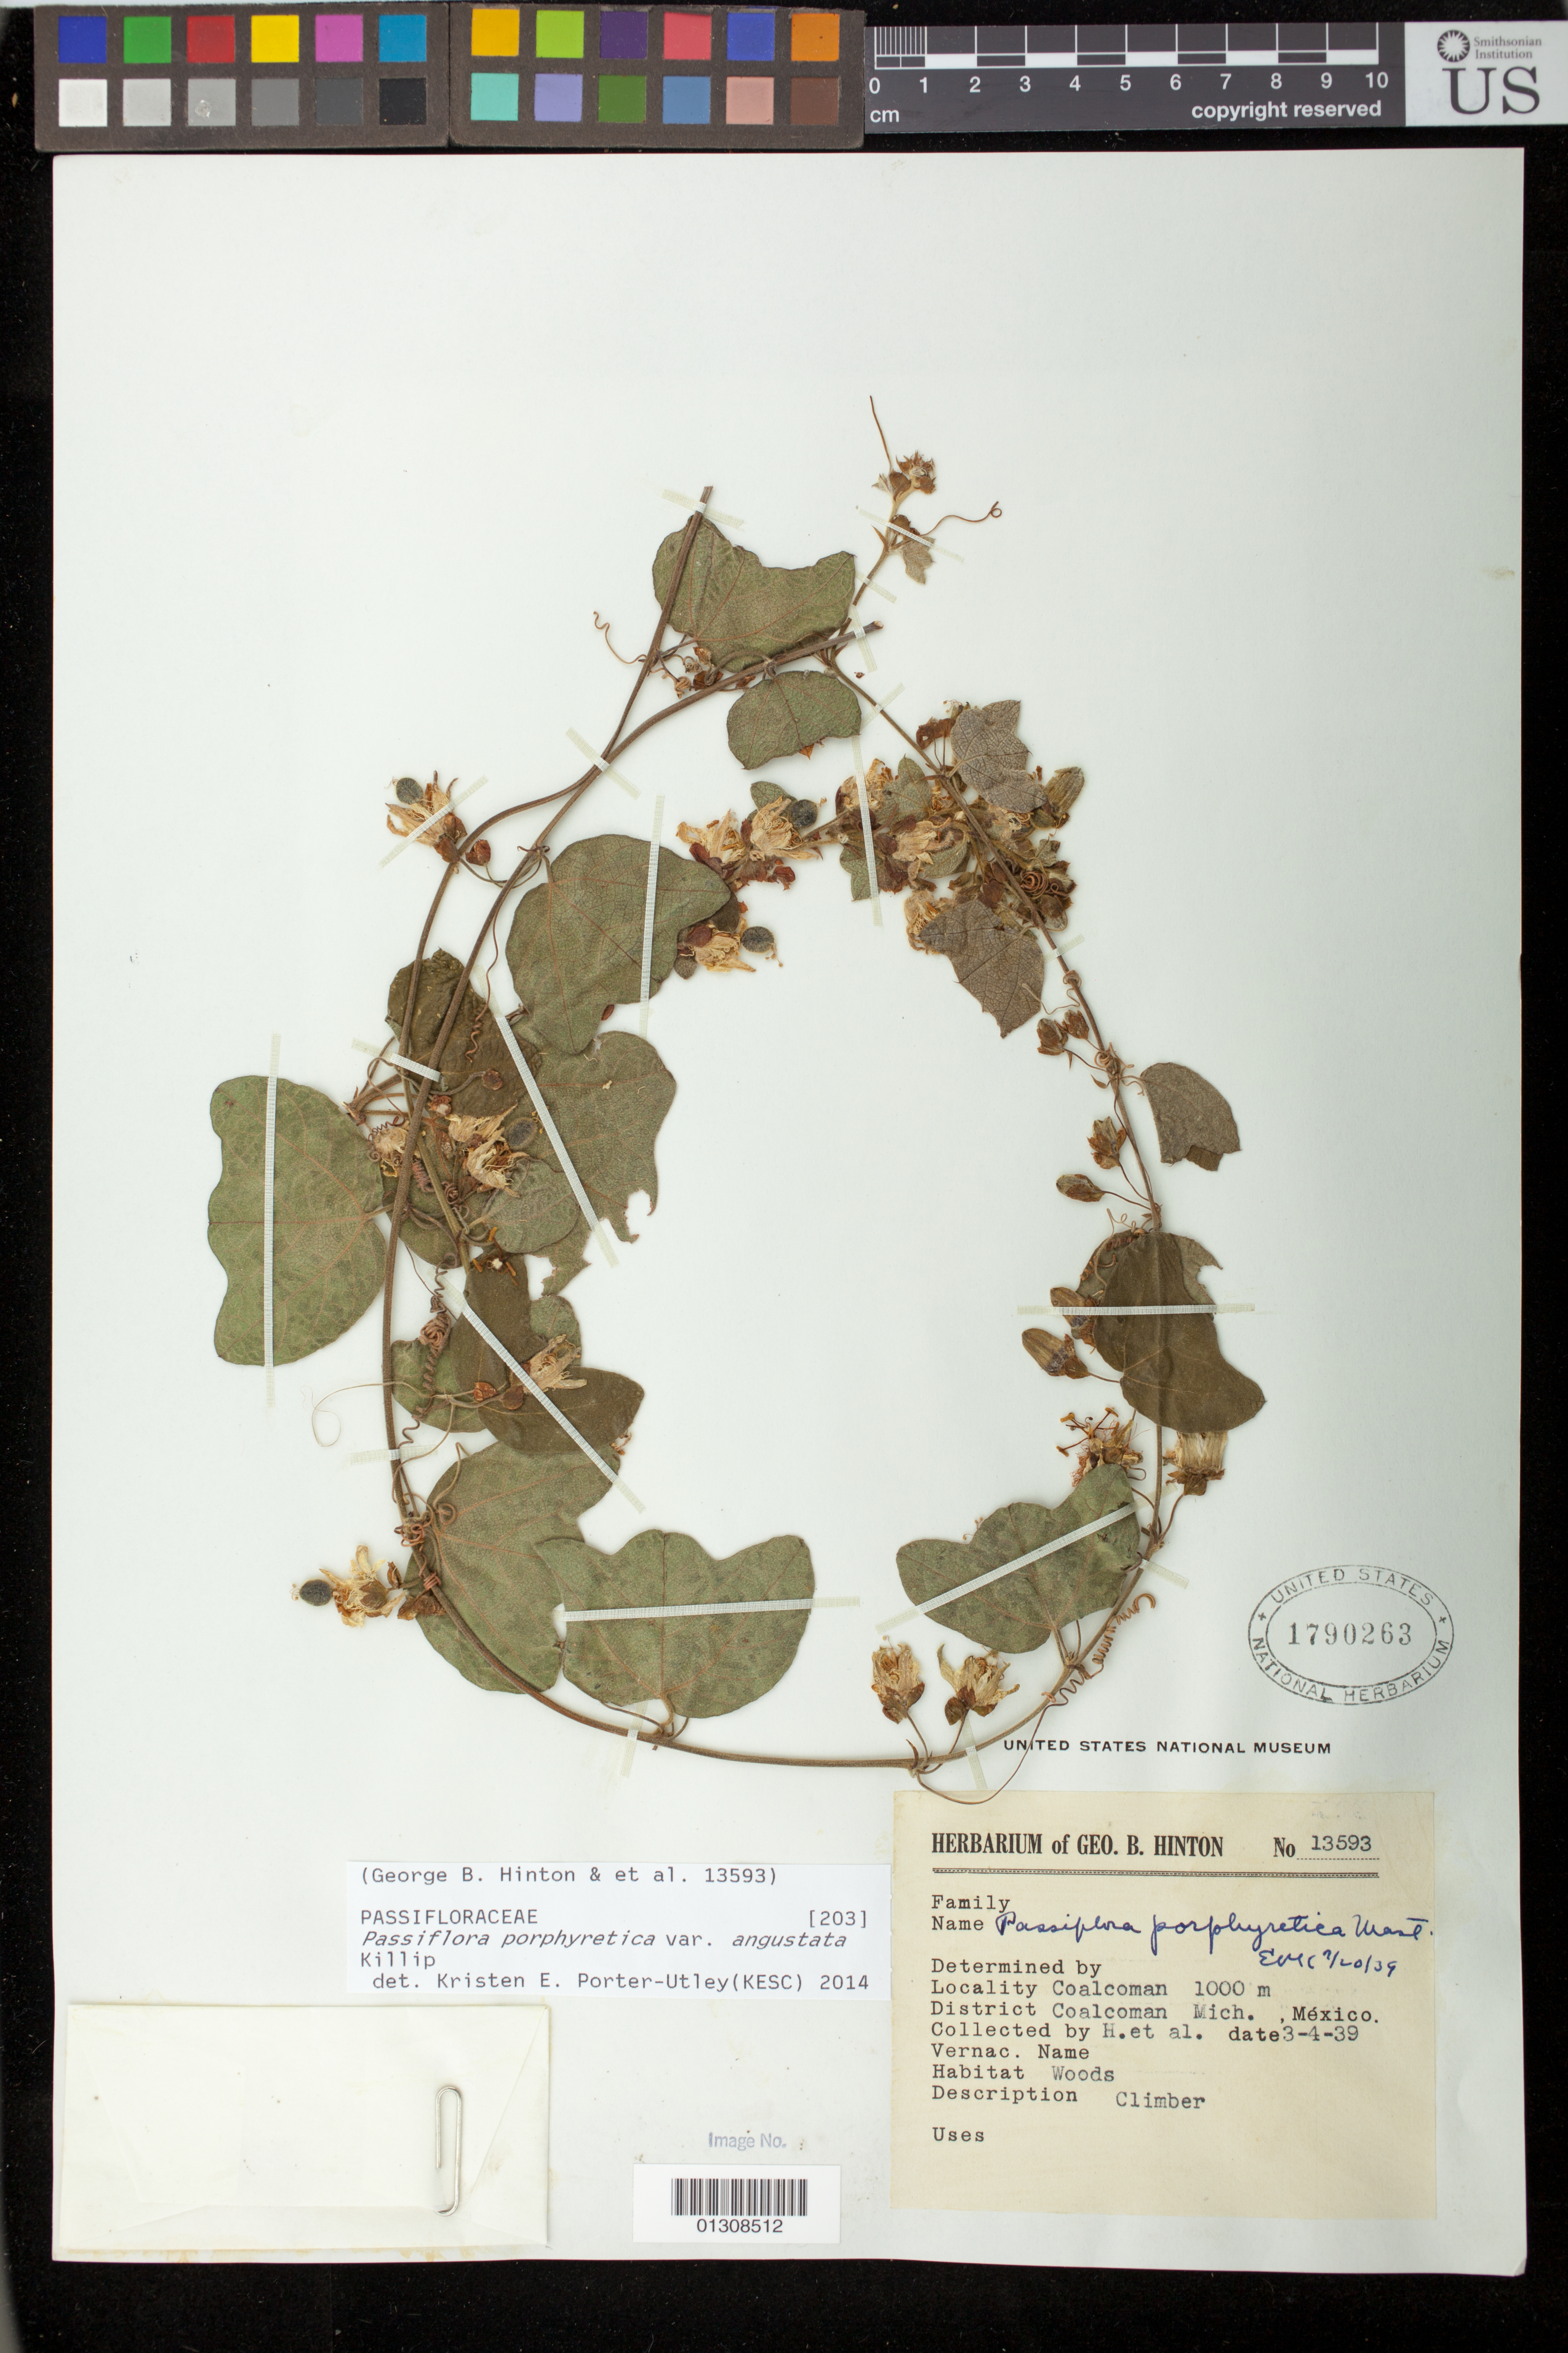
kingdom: Plantae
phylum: Tracheophyta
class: Magnoliopsida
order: Malpighiales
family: Passifloraceae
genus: Passiflora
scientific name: Passiflora porphyretica var. angustata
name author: Killip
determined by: Porter-Utley, K. E.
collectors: H. et al.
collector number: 13593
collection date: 1939-03-03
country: México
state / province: Michoácan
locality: Coalcoman.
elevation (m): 1000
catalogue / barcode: US 1790263